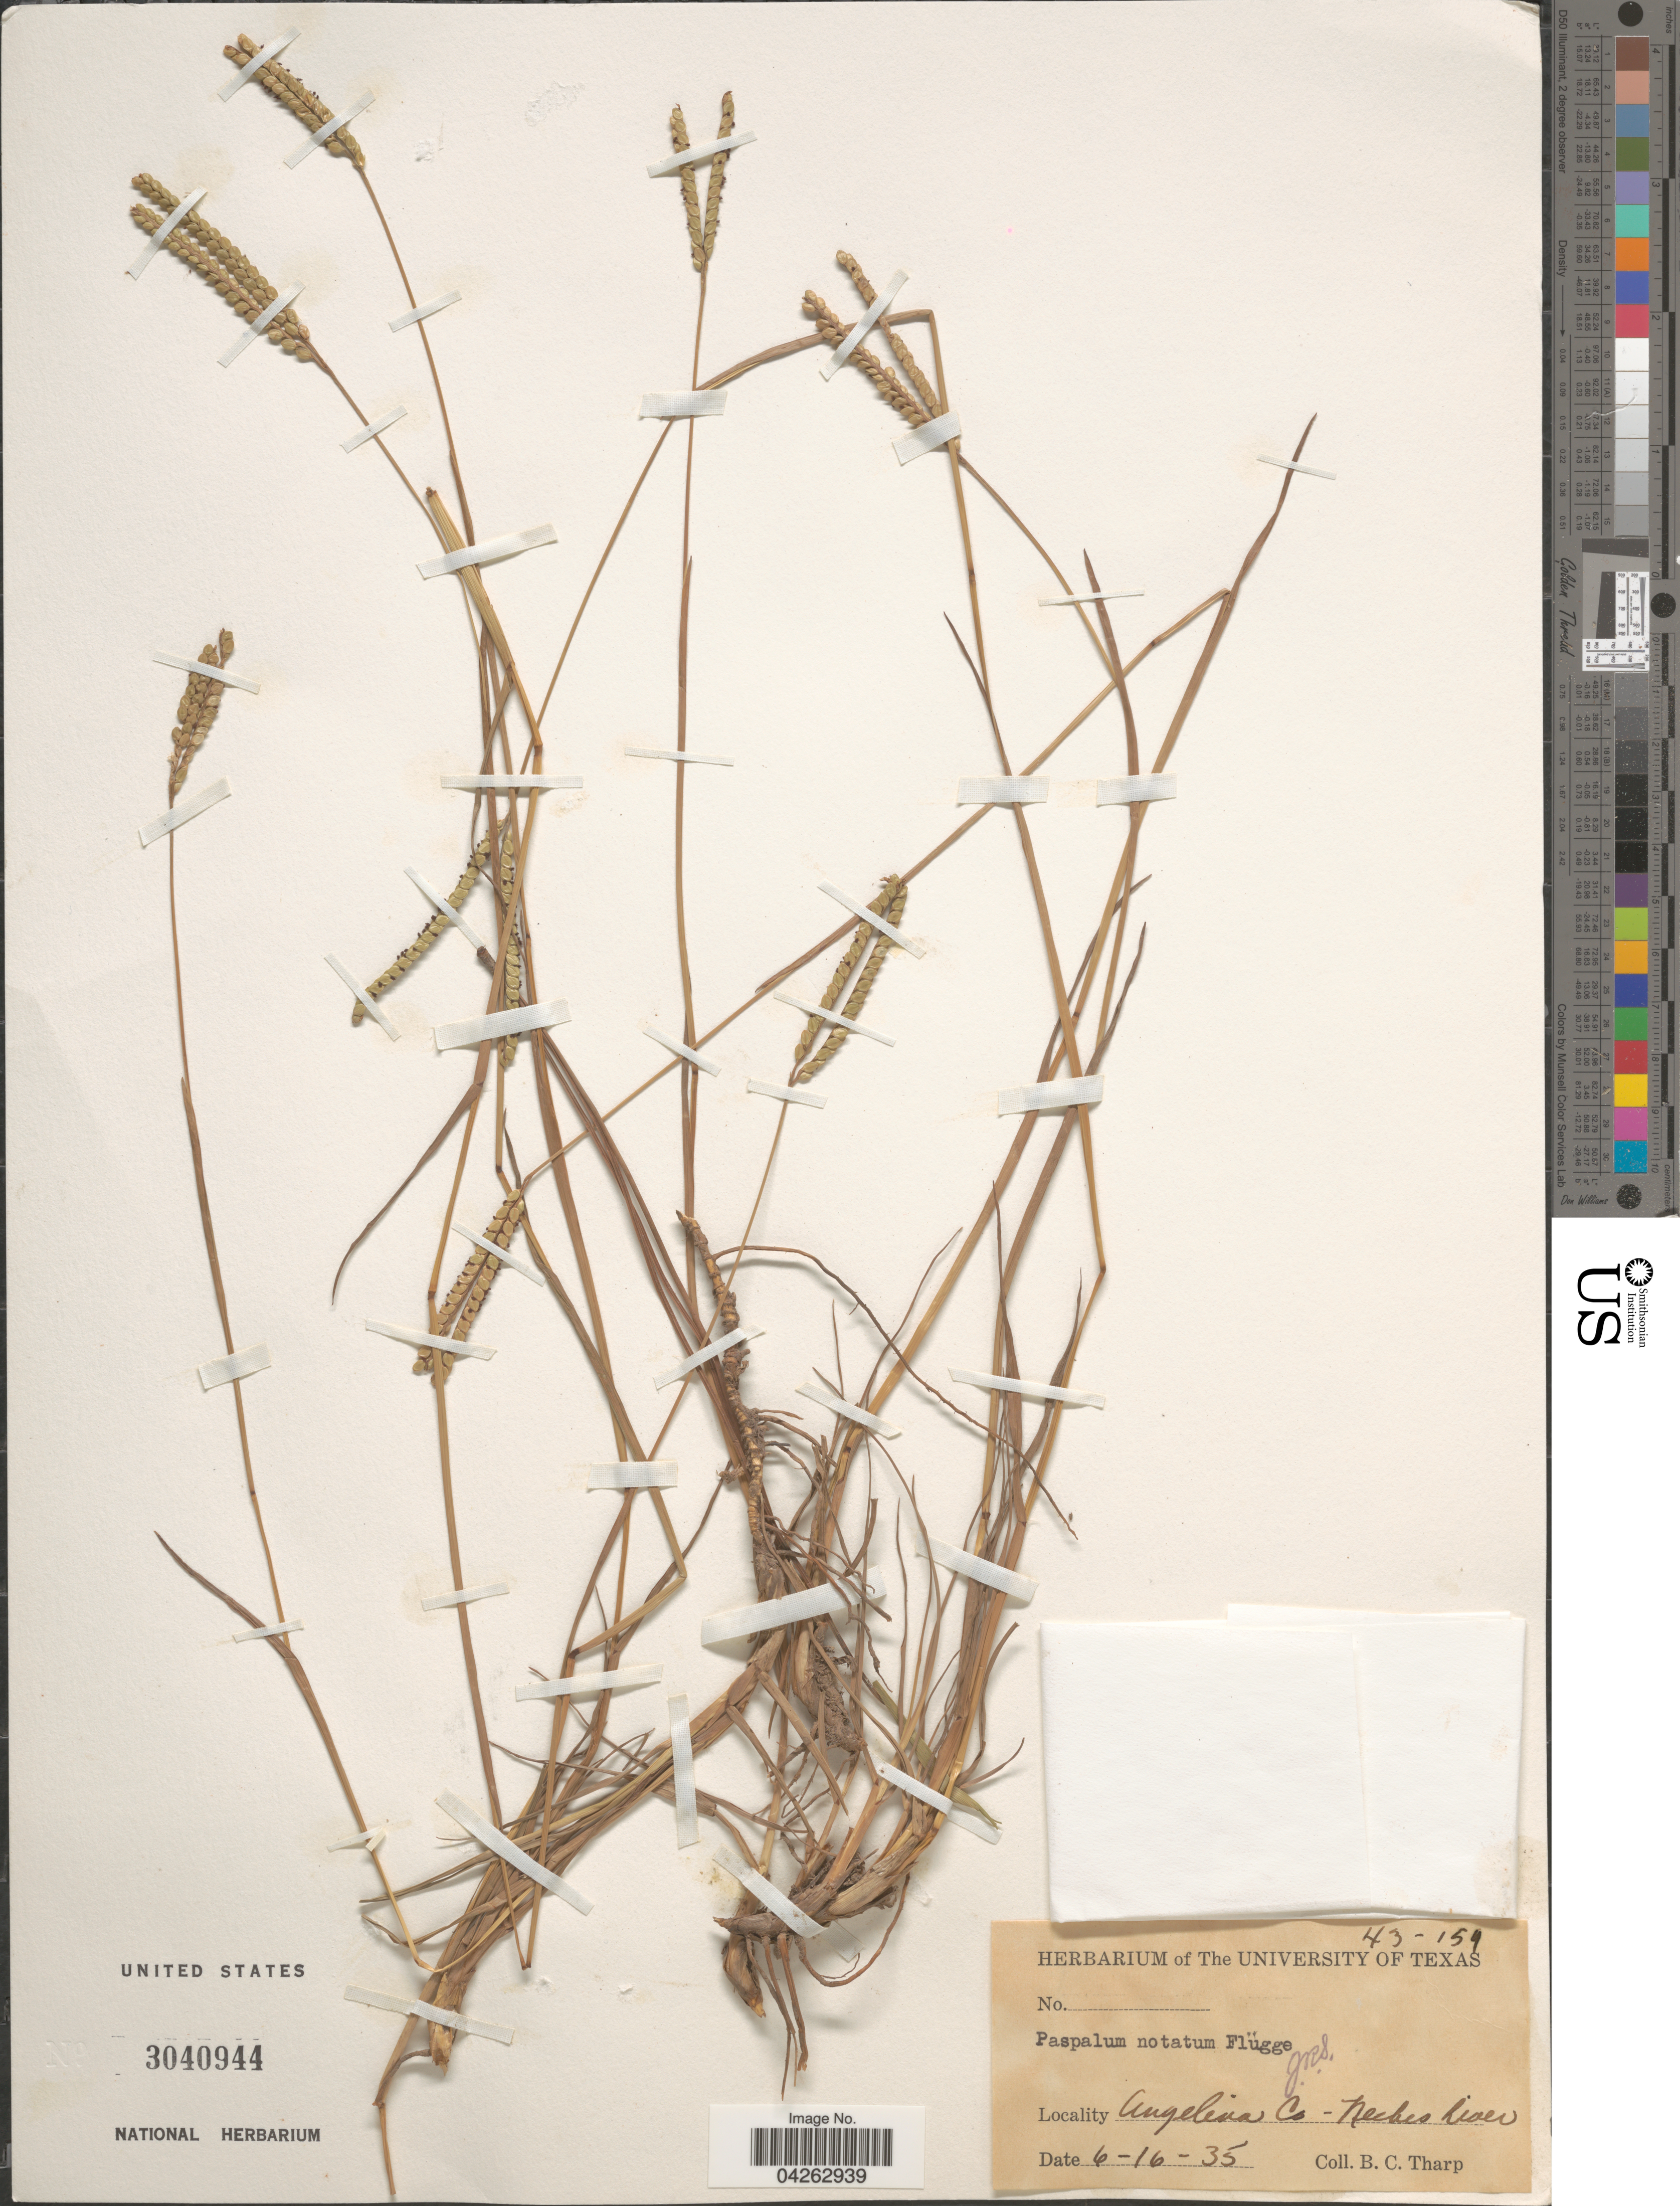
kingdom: Plantae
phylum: Tracheophyta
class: Liliopsida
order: Poales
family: Poaceae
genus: Paspalum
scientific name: Paspalum notatum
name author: Flüggé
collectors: B. C. Tharp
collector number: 43-159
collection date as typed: Transcribed d/m/y: 16/6/35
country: United States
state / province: Texas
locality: Angelina Co - Neches River.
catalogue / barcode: US 3040944